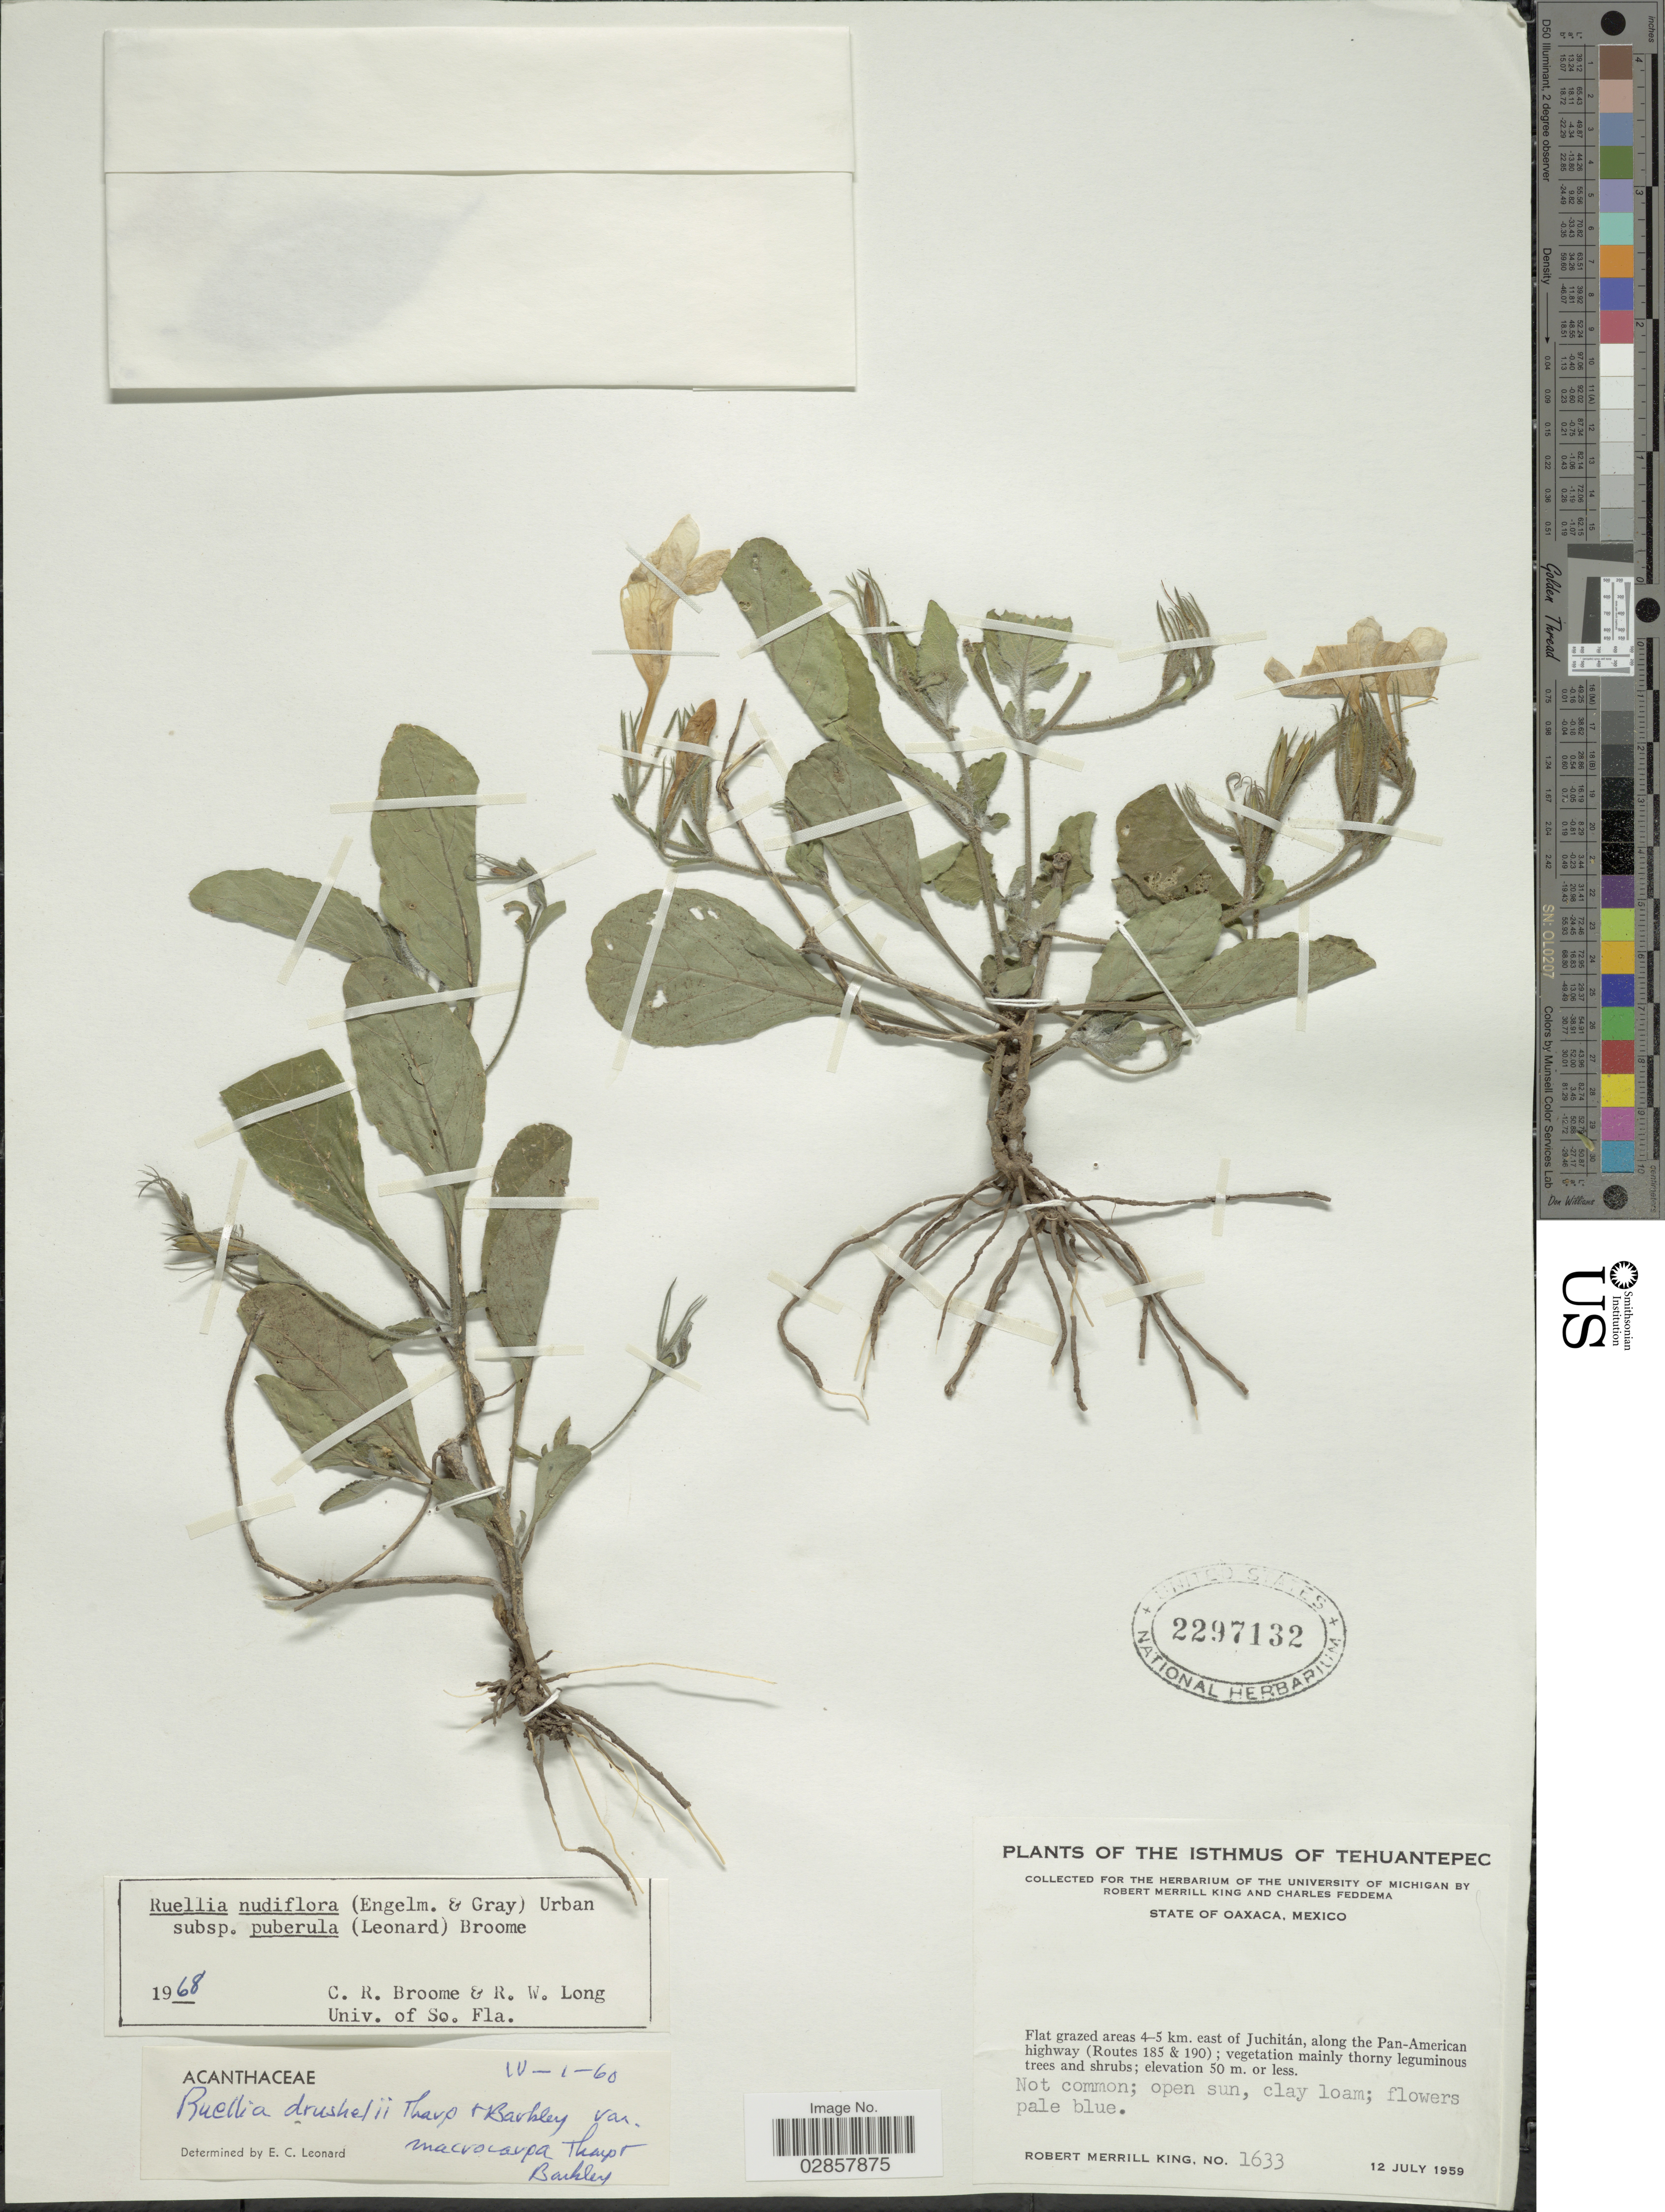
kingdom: Plantae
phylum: Tracheophyta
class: Magnoliopsida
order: Lamiales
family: Acanthaceae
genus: Ruellia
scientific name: Ruellia nudiflora var. puberula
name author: Leonard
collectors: R. M. King & C. Feddema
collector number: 1633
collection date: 1959-07-12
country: Mexico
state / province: Oaxaca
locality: Isthmus of Tehuantepec. Flat grazed areas 4-5 km. east of Juchitán, along the Pan-American highway (Routes 185 & 190) .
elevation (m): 50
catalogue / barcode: US 2297132